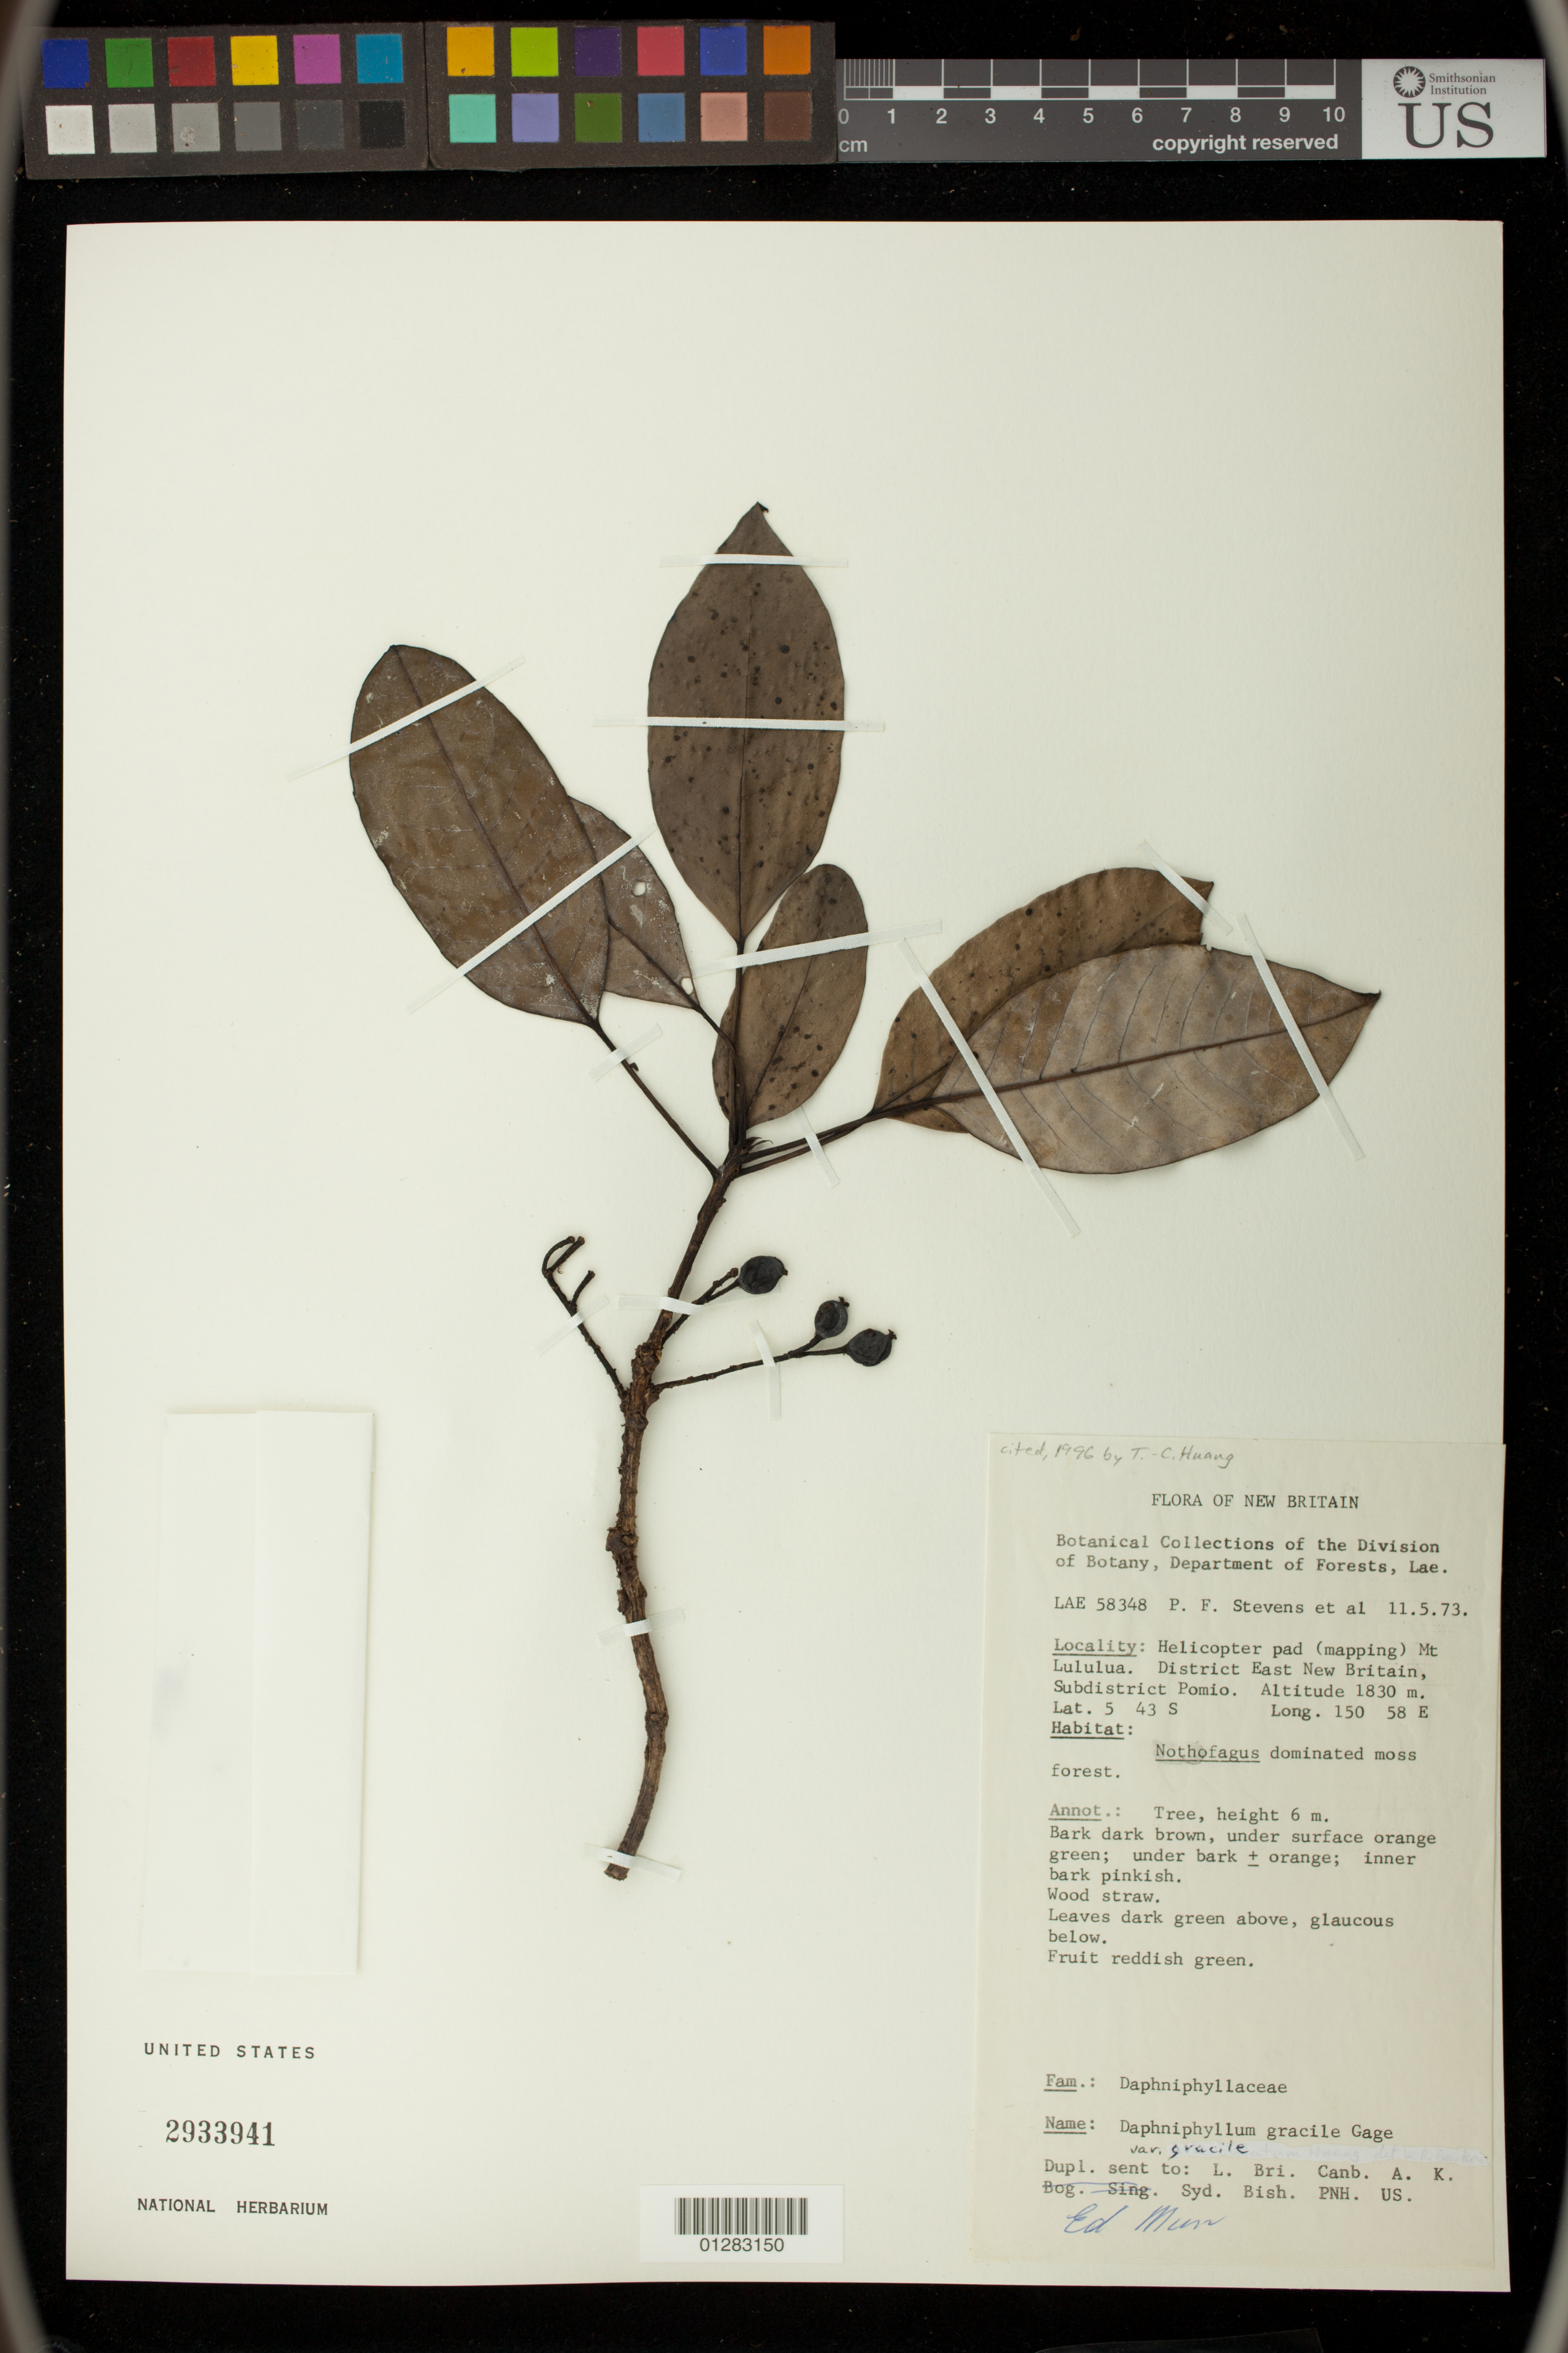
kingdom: Plantae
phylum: Tracheophyta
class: Magnoliopsida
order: Saxifragales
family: Daphniphyllaceae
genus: Daphniphyllum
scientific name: Daphniphyllum gracile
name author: Gage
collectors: P. F. Stevens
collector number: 58348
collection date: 1973-05-11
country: Papua New Guinea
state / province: East New Britain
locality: Helicopter Pad (mapping), Mt. Lululua, Subdistrict Pomio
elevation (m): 558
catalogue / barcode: US 2933941